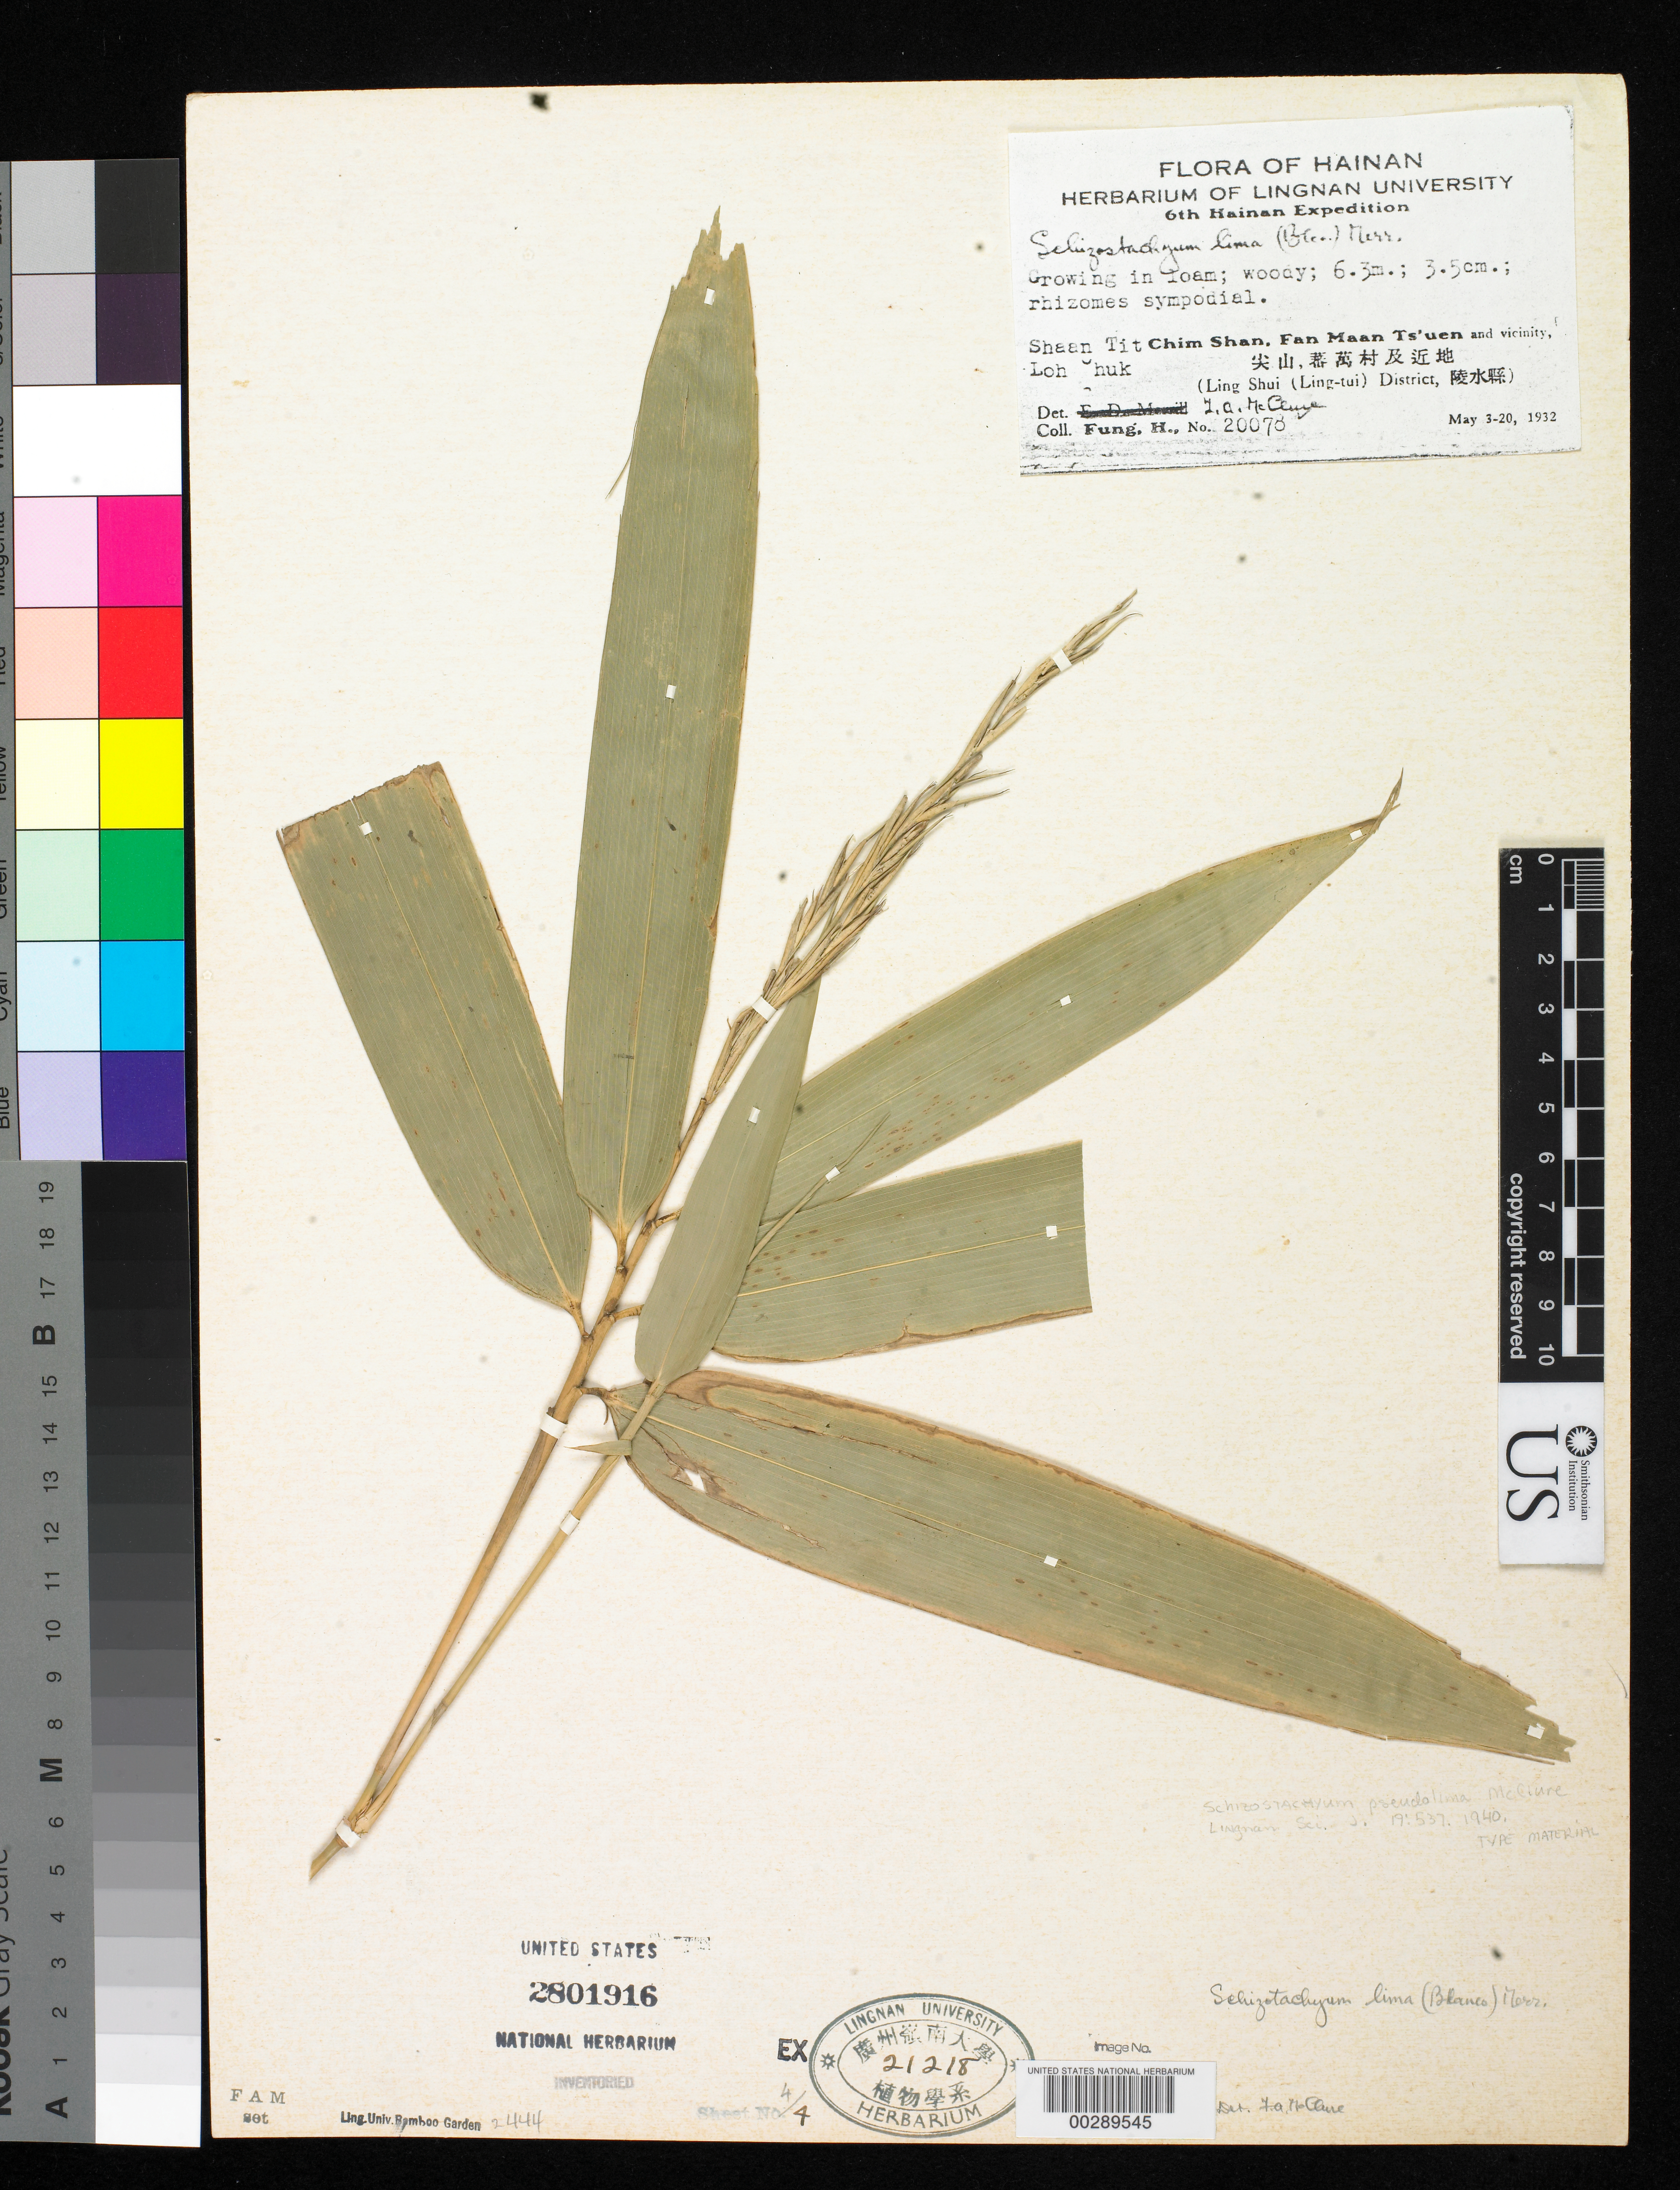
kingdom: Plantae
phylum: Tracheophyta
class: Liliopsida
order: Poales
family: Poaceae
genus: Schizostachyum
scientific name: Schizostachyum pseudolima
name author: McClure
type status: Isotype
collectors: H. L. Fung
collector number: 20078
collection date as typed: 03 May 1932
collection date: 1932-05-03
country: China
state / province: Hainan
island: Hainan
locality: Chim Shan, Fan Maan Ts'uen.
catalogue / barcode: US 2801916